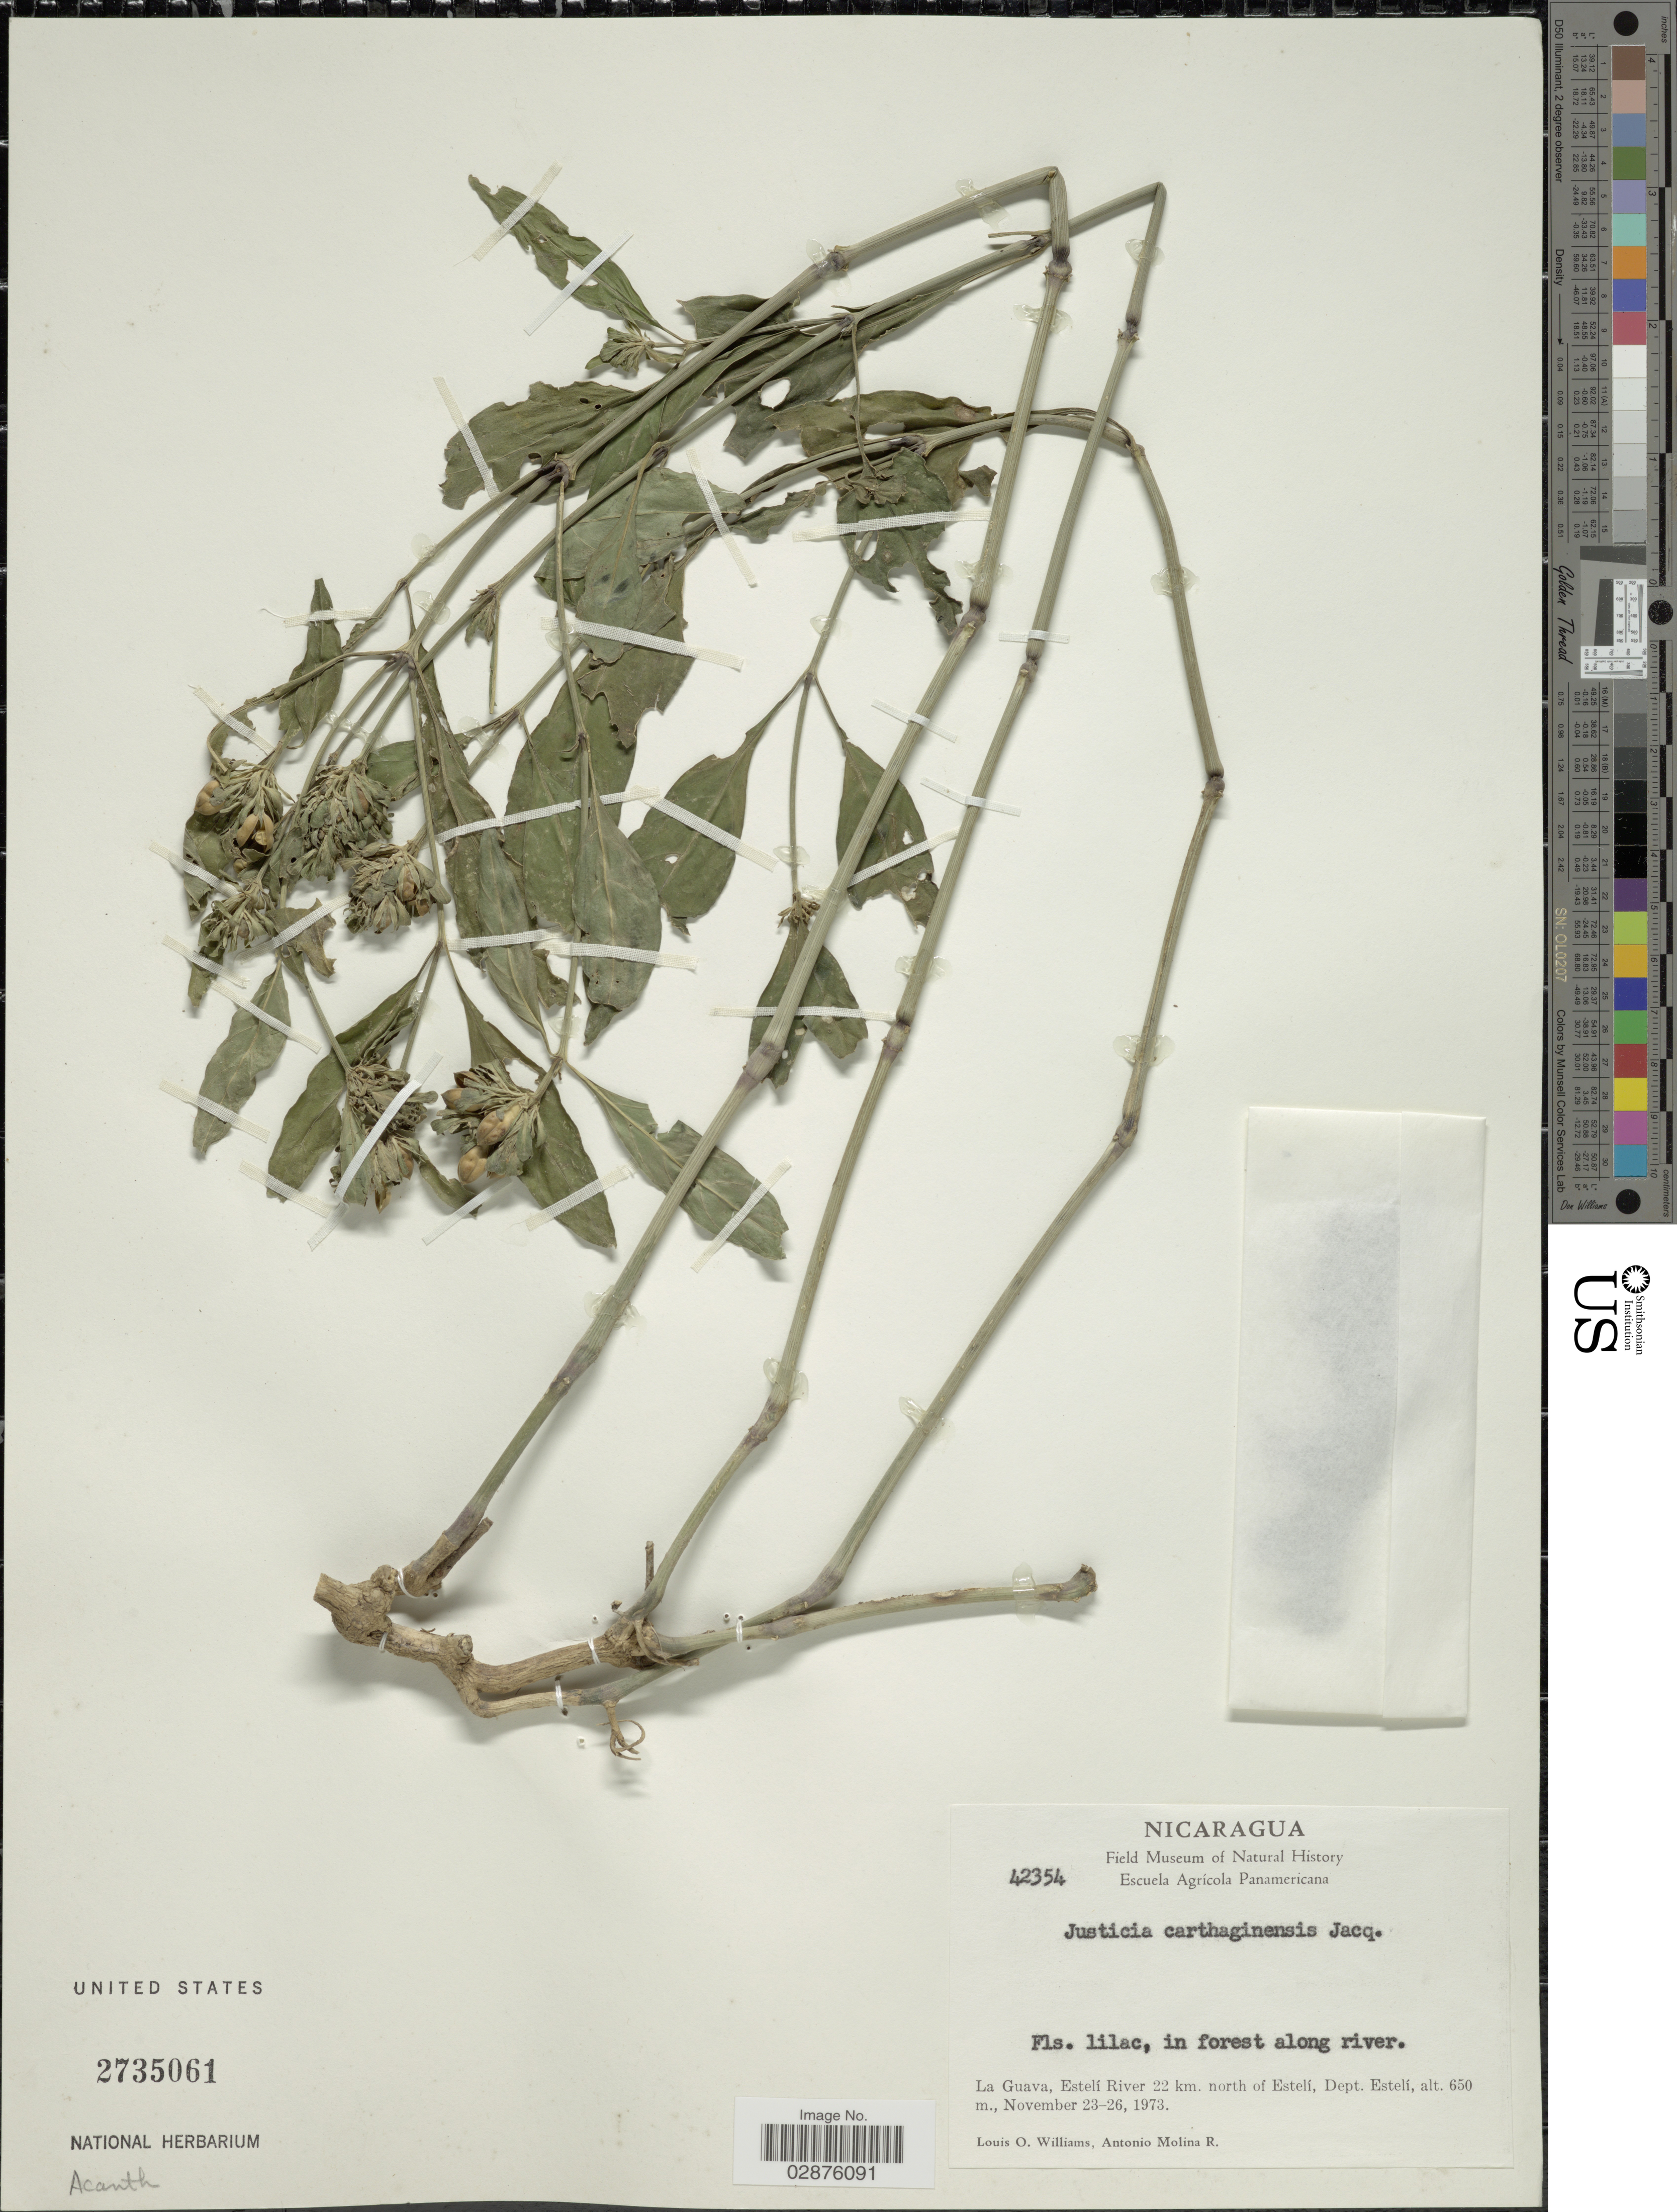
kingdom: Plantae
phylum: Tracheophyta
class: Magnoliopsida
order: Lamiales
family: Acanthaceae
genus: Justicia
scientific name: Justicia carthaginensis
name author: Jacq.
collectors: L. O. Williams & A. Molina R.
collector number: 42354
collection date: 1973-11-23/1973-11-26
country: Nicaragua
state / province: Esteli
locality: La Guava, Estelí River 22 km. north of Estelí, Dept. Estelí.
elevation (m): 650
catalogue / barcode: US 2735061